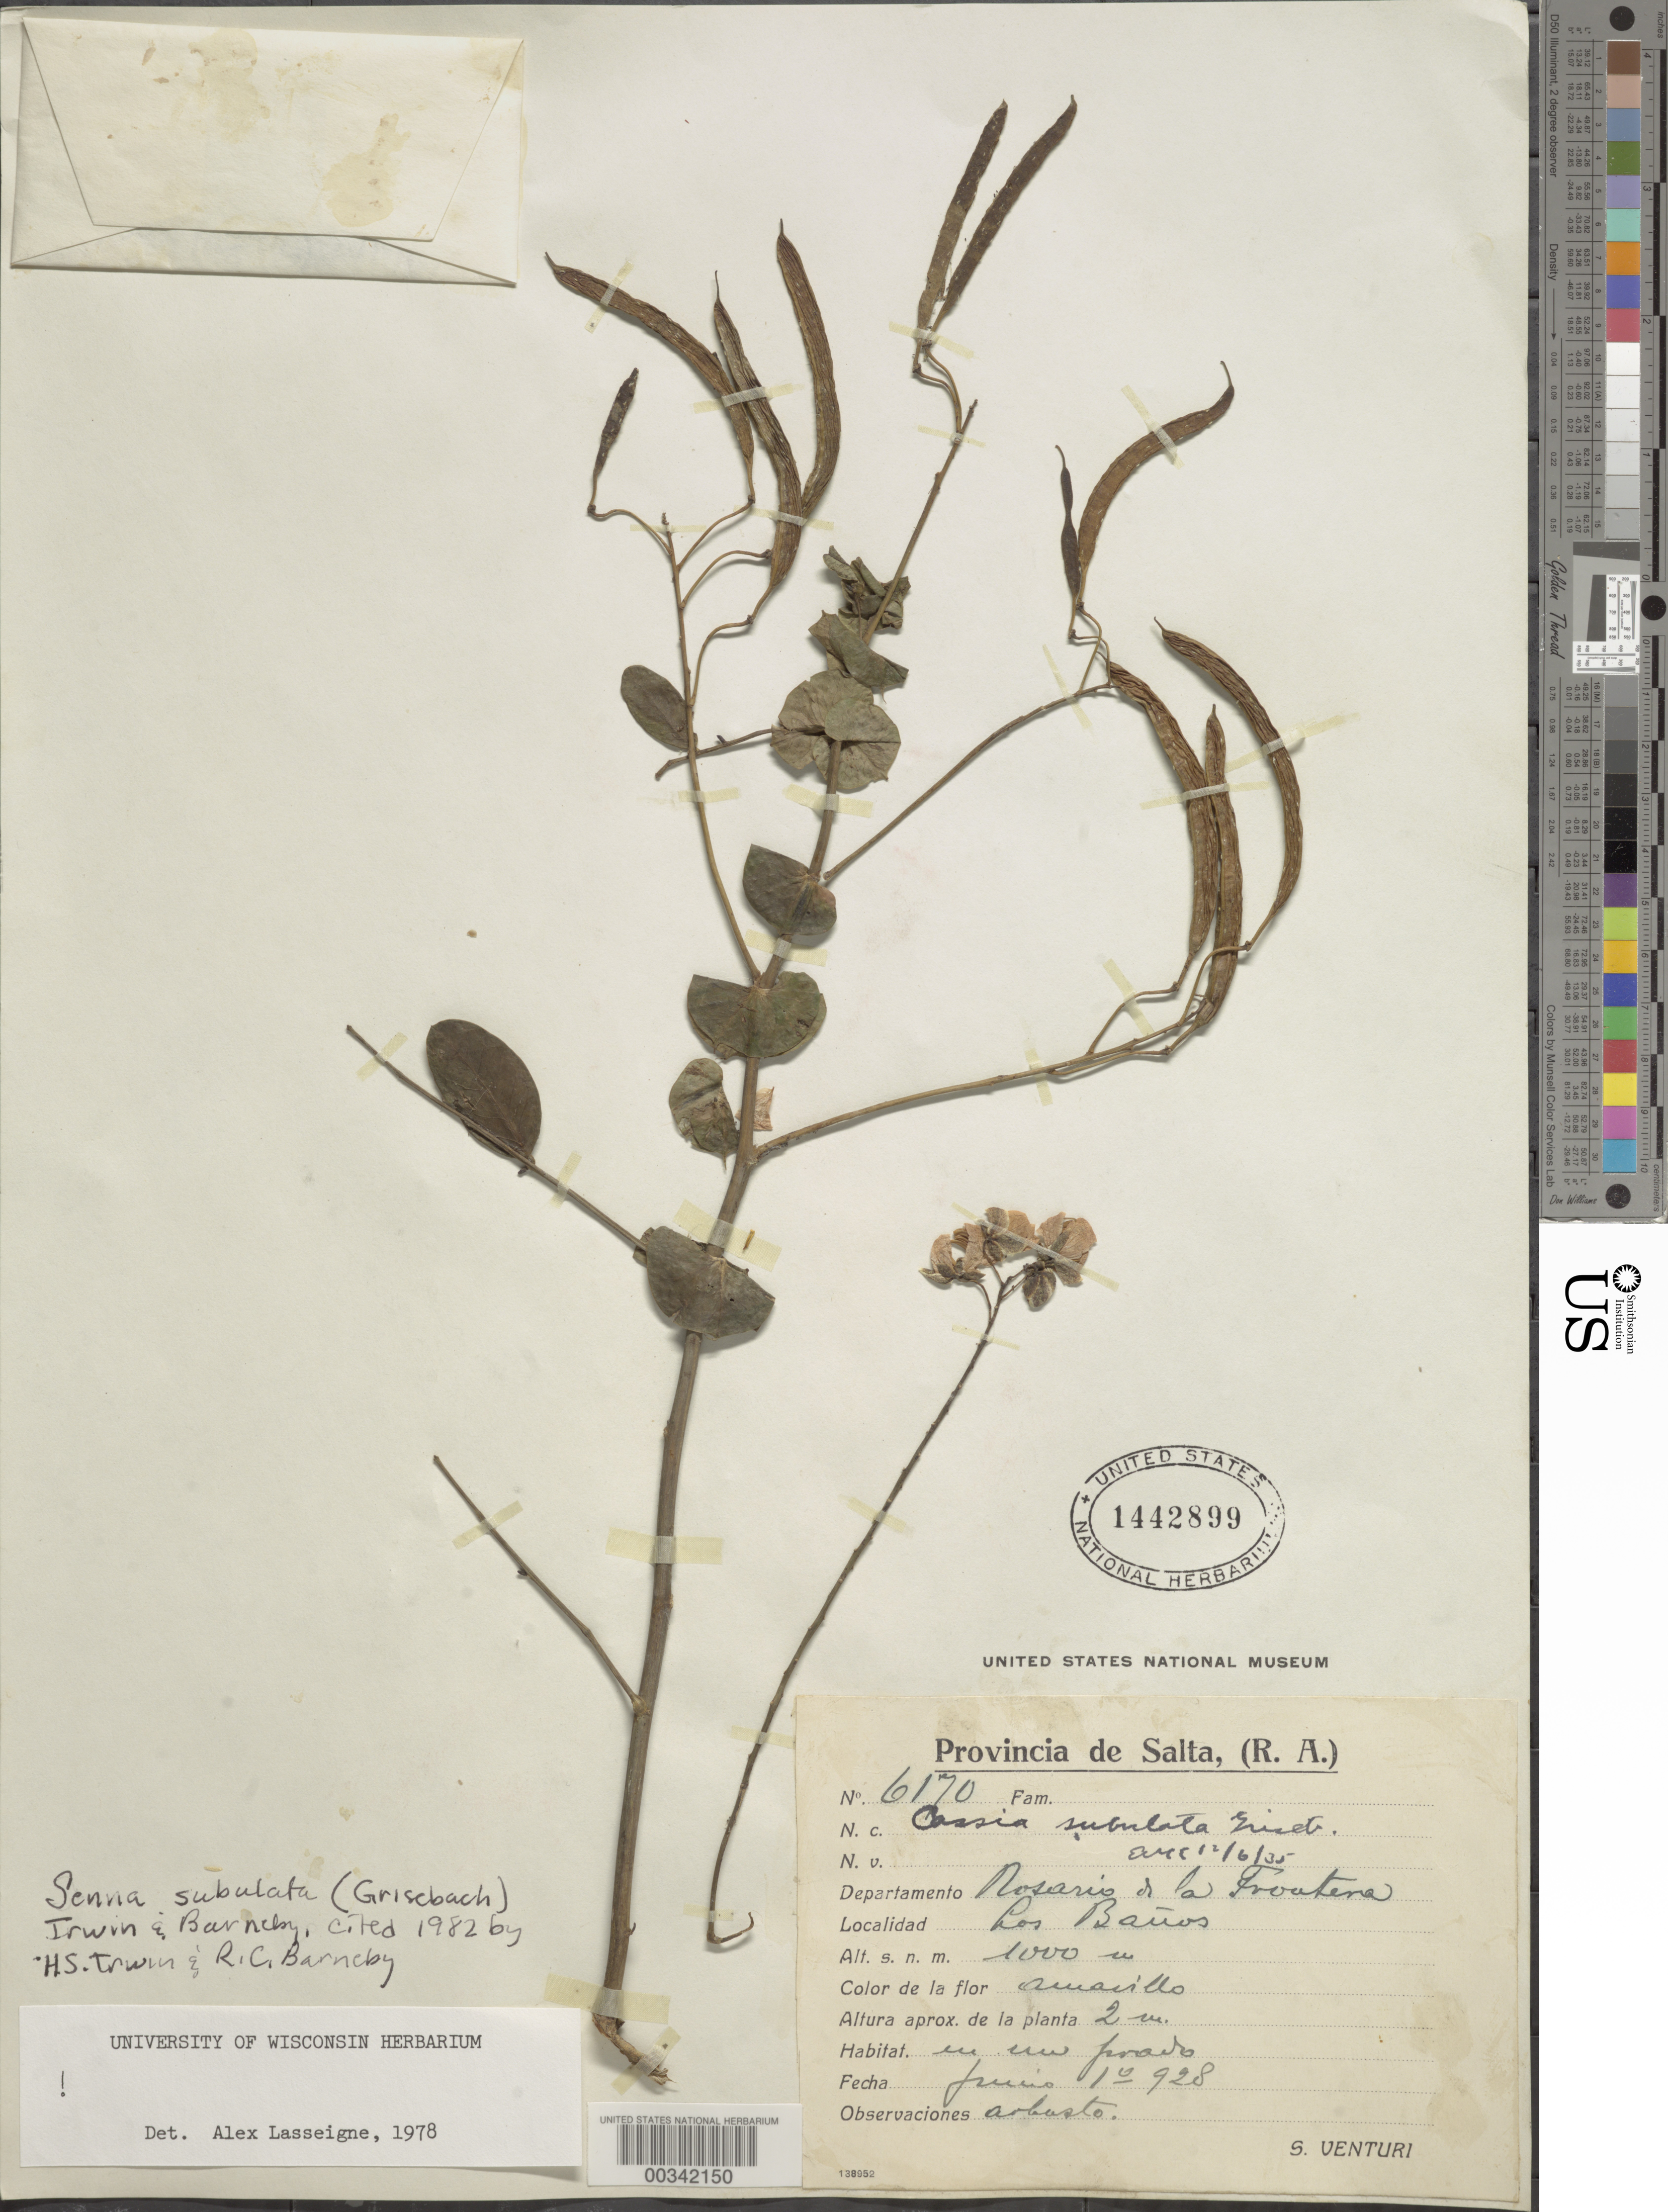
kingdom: Plantae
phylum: Tracheophyta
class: Magnoliopsida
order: Fabales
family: Fabaceae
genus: Senna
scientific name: Senna subulata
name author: (Griseb.) H.S. Irwin & Barneby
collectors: S. Venturi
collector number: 6170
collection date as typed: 10 Jun 1928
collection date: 1928-06-10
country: Argentina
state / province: Salta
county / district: Rosario de La Frontera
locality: Los Banos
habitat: Un prado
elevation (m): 1000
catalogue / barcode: US 1442899